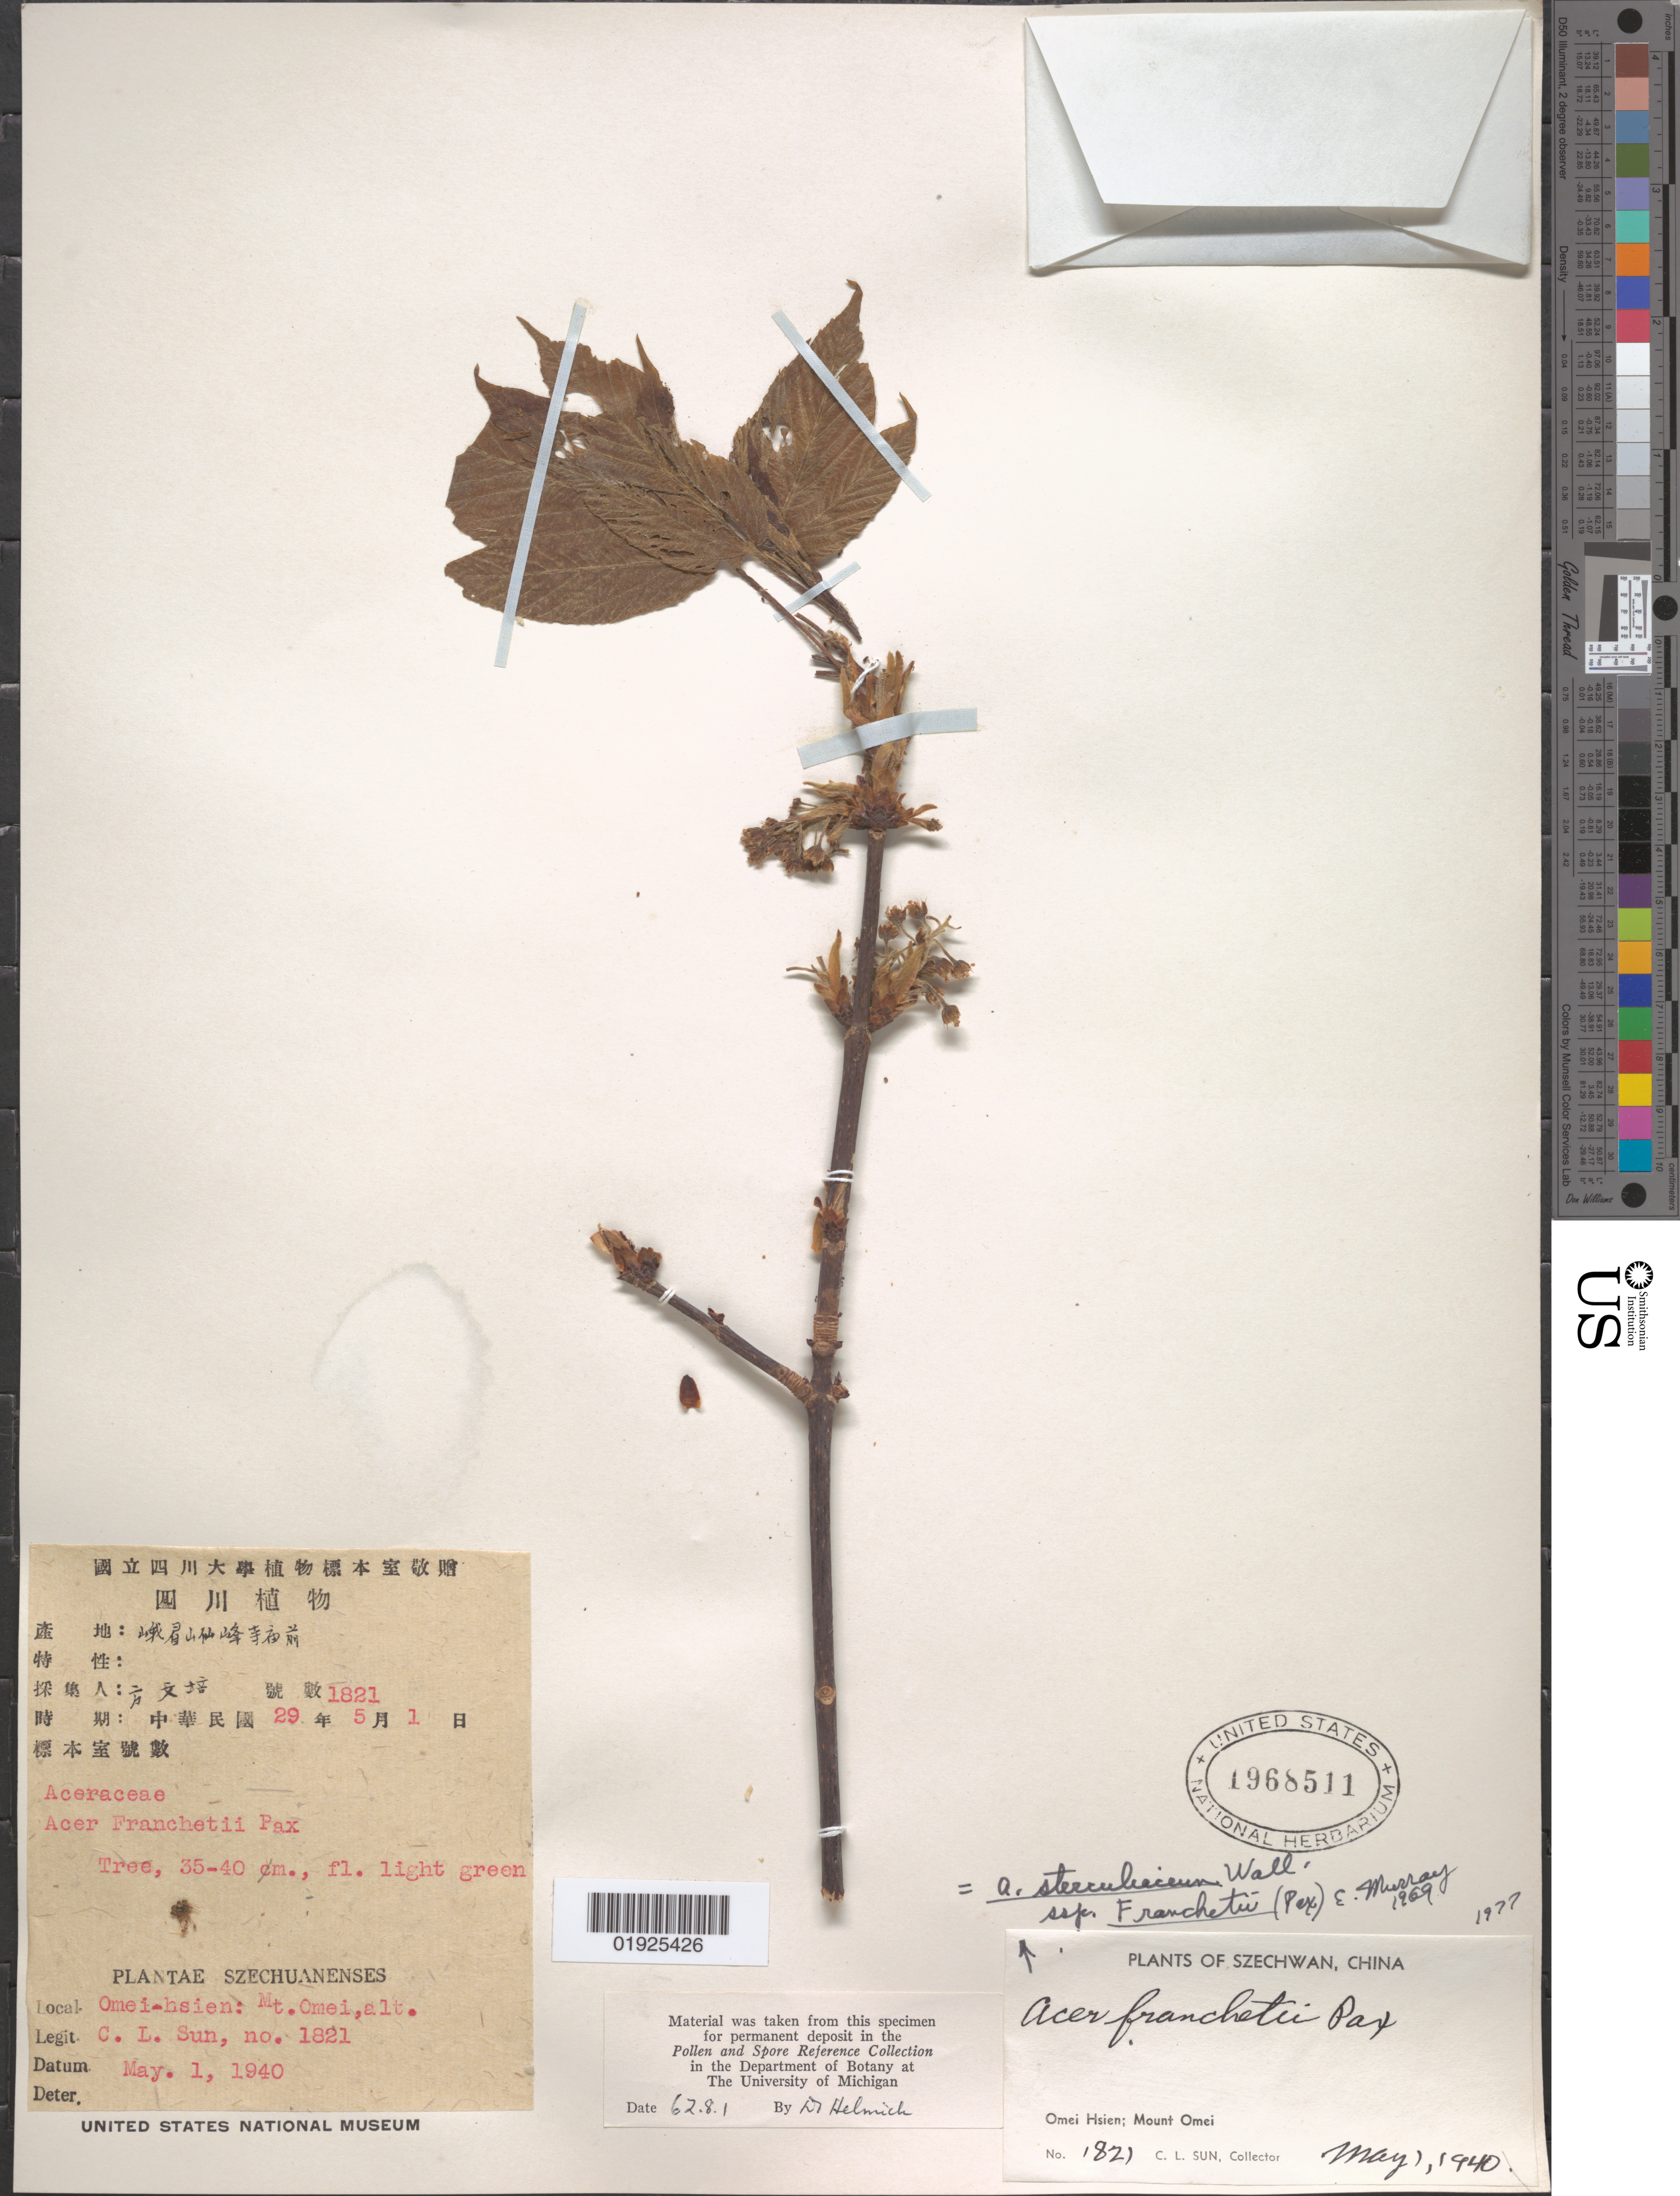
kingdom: Plantae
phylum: Tracheophyta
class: Magnoliopsida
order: Sapindales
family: Sapindaceae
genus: Acer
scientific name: Acer sterculiaceum subsp. franchetii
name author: (Pax) A.E. Murray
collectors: C. Sun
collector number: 1821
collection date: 1940-05-01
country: China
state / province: Sichuan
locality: Szechwan [Sichuan]. Omei Hsien: Mount Omei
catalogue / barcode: US 1968511